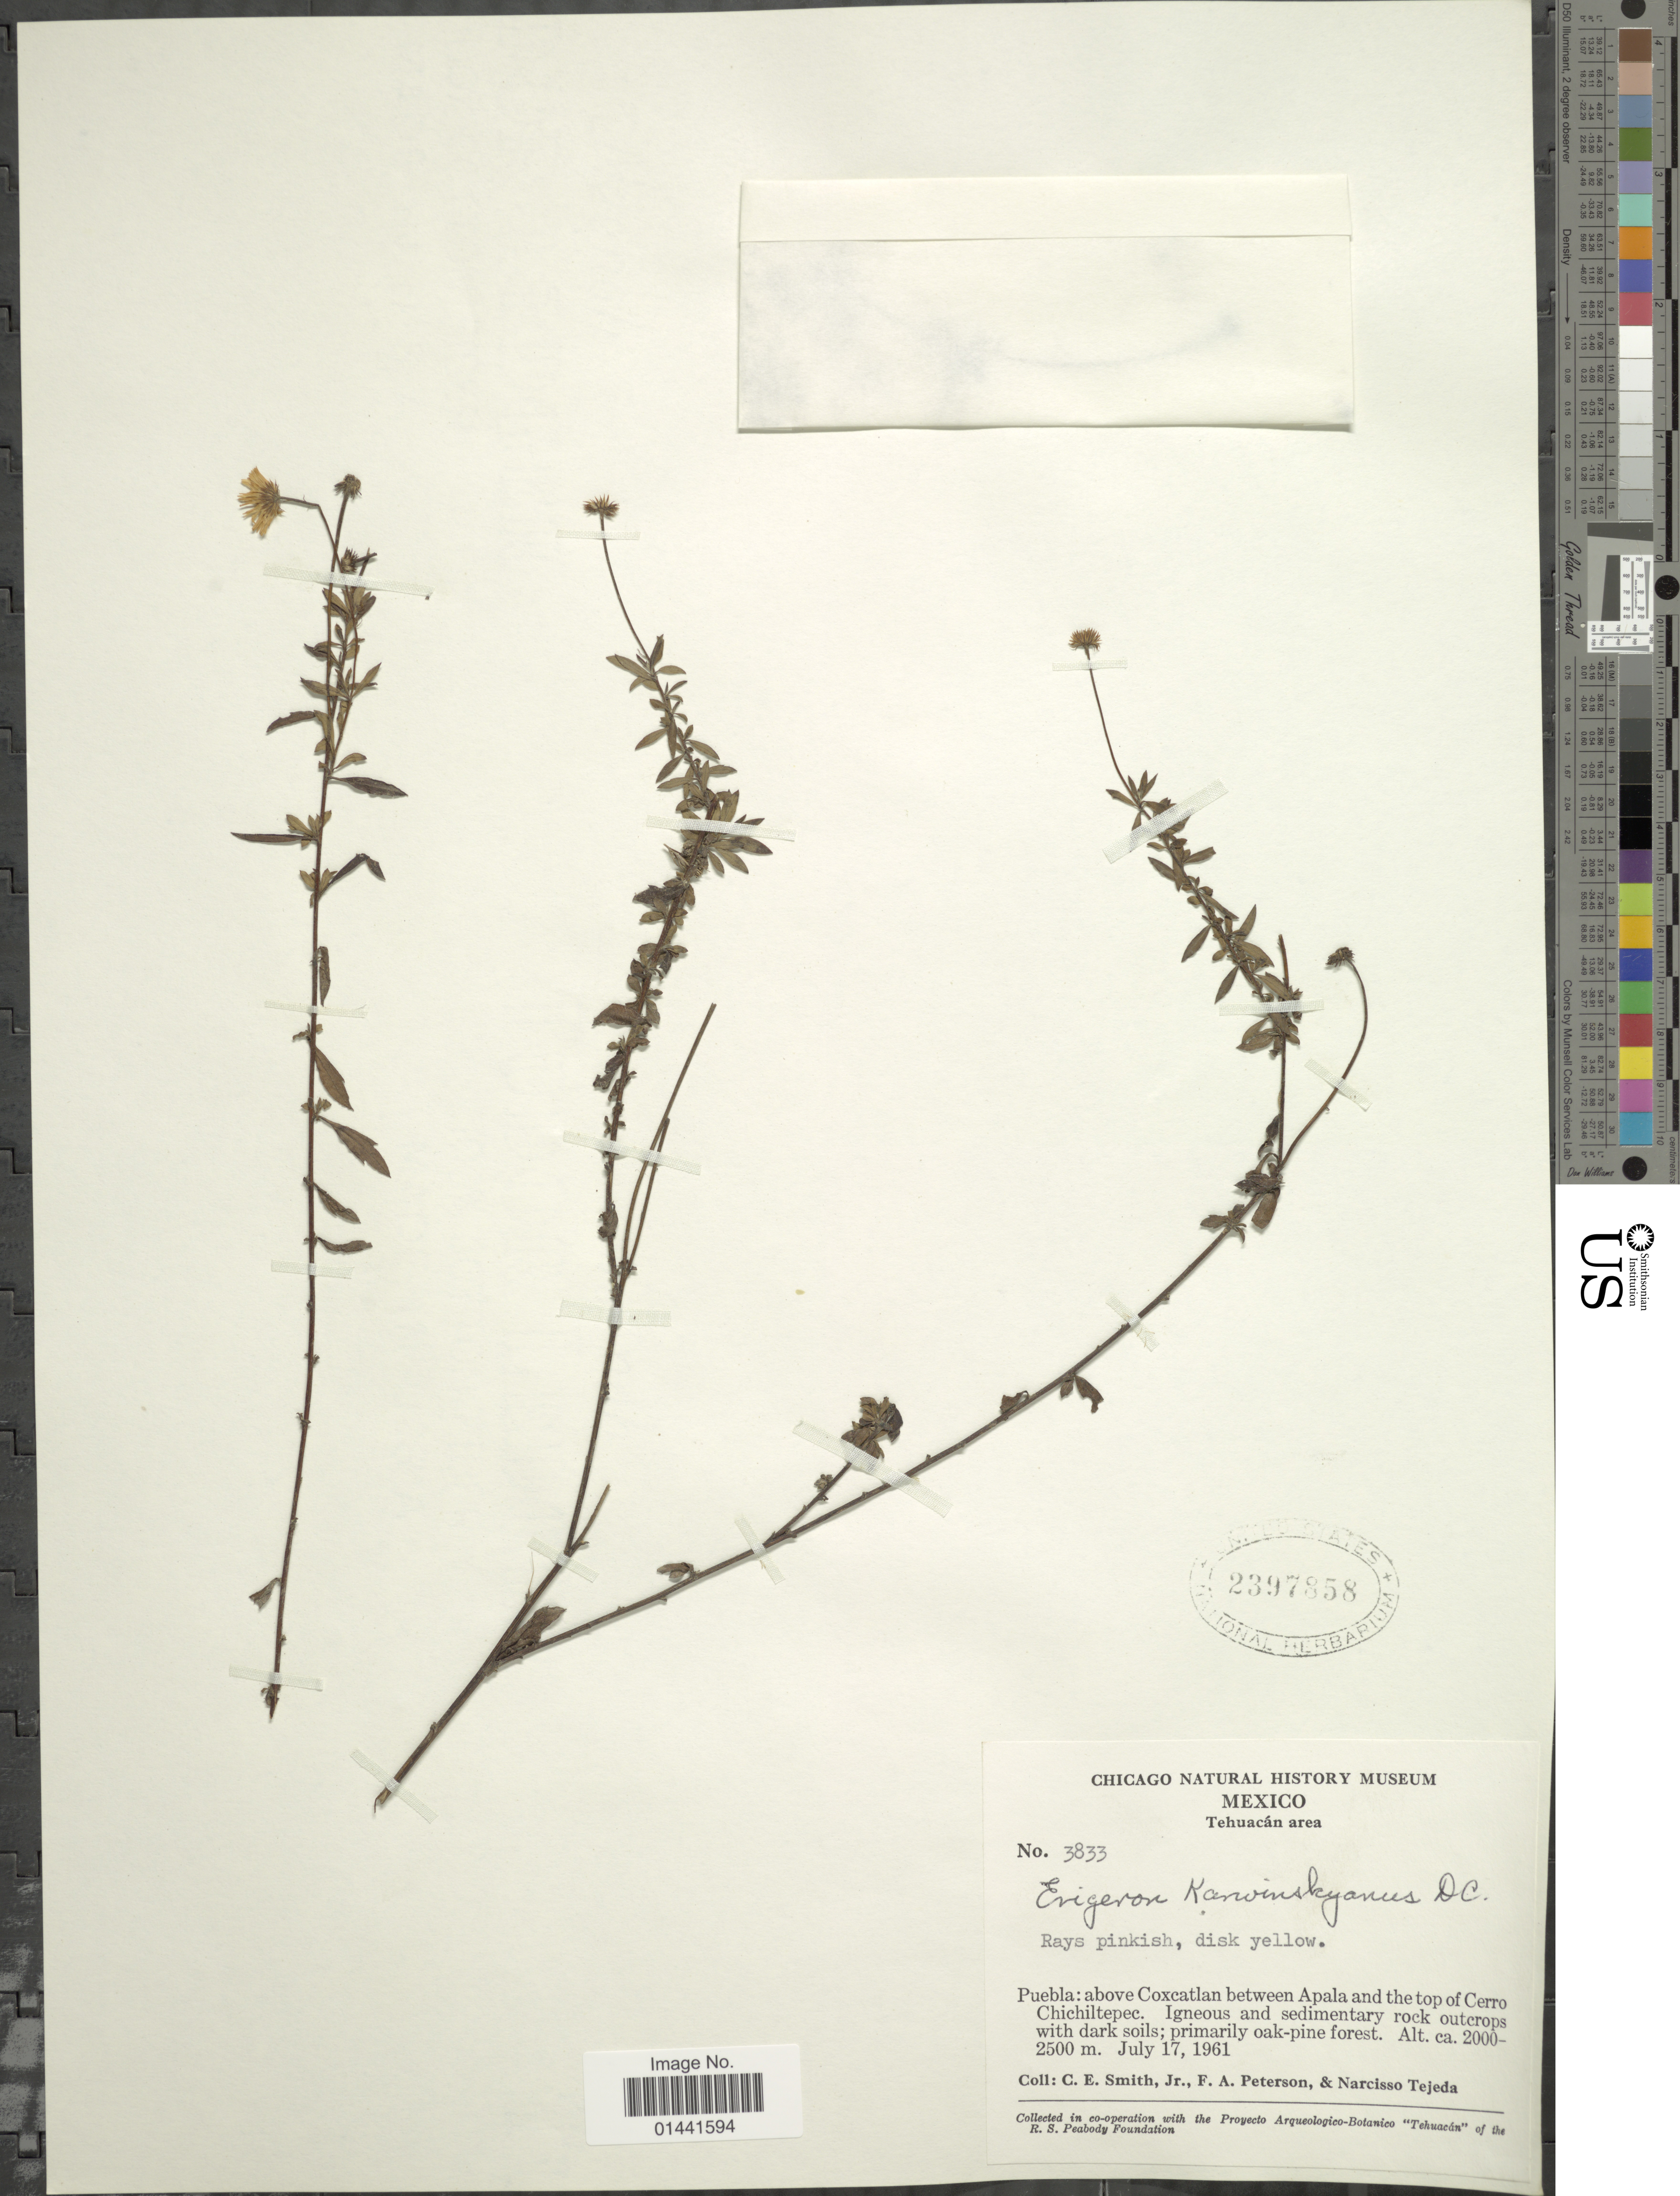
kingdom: Plantae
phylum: Tracheophyta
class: Magnoliopsida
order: Asterales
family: Asteraceae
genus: Erigeron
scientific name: Erigeron karvinskianus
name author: DC.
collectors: C. E. Smith Jr., F. A. Peterson & N. Tejeda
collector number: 3833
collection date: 1961-07-17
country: Mexico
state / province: Puebla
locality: Tehuacán area, above Coxatlan between Apala and the top of Cerro Chiciltpepc, Igneous and sedimentary rock outcrops with dark soils; primarily oak-pine forest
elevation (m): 2500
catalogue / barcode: US 2397858